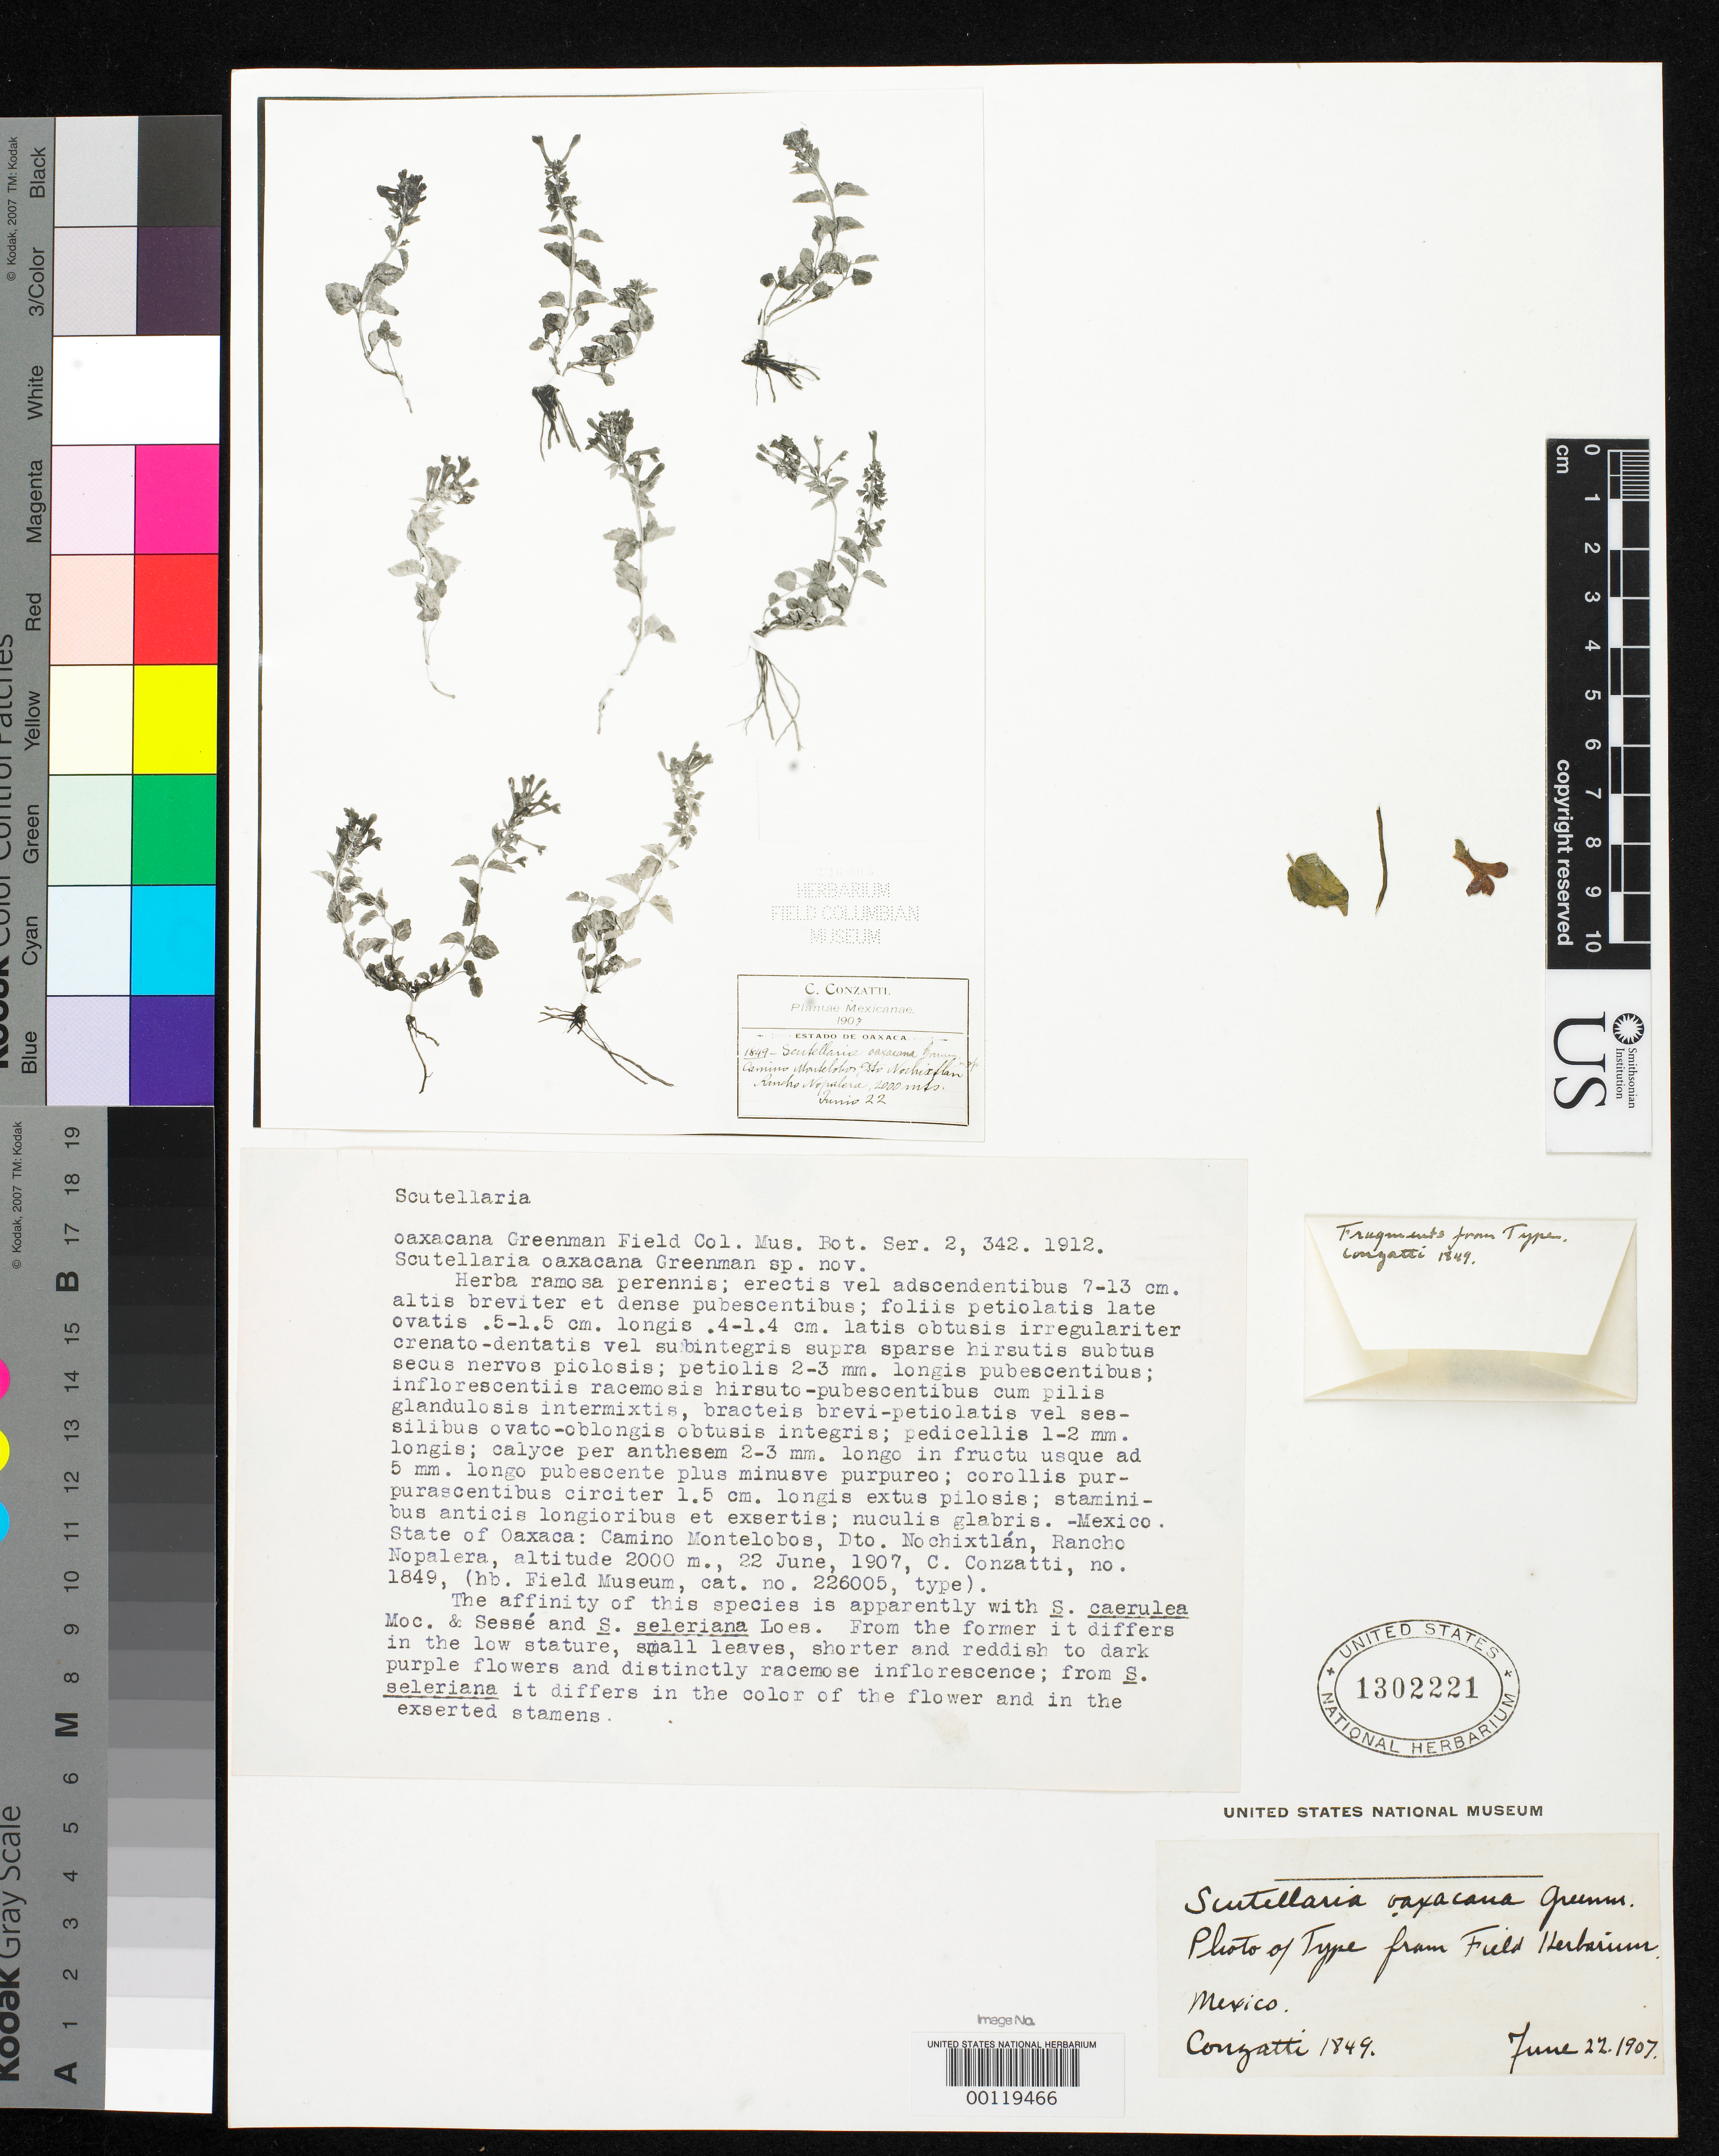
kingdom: Plantae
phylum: Tracheophyta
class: Magnoliopsida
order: Lamiales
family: Lamiaceae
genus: Scutellaria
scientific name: Scutellaria oaxacana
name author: Greenm.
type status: Isotype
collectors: C. Conzatti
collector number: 1849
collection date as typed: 22 Jun 1907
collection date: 1907-06-22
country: Mexico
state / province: Oaxaca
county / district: Nochixtlan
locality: Camino Montelobos.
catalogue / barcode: US 1302221